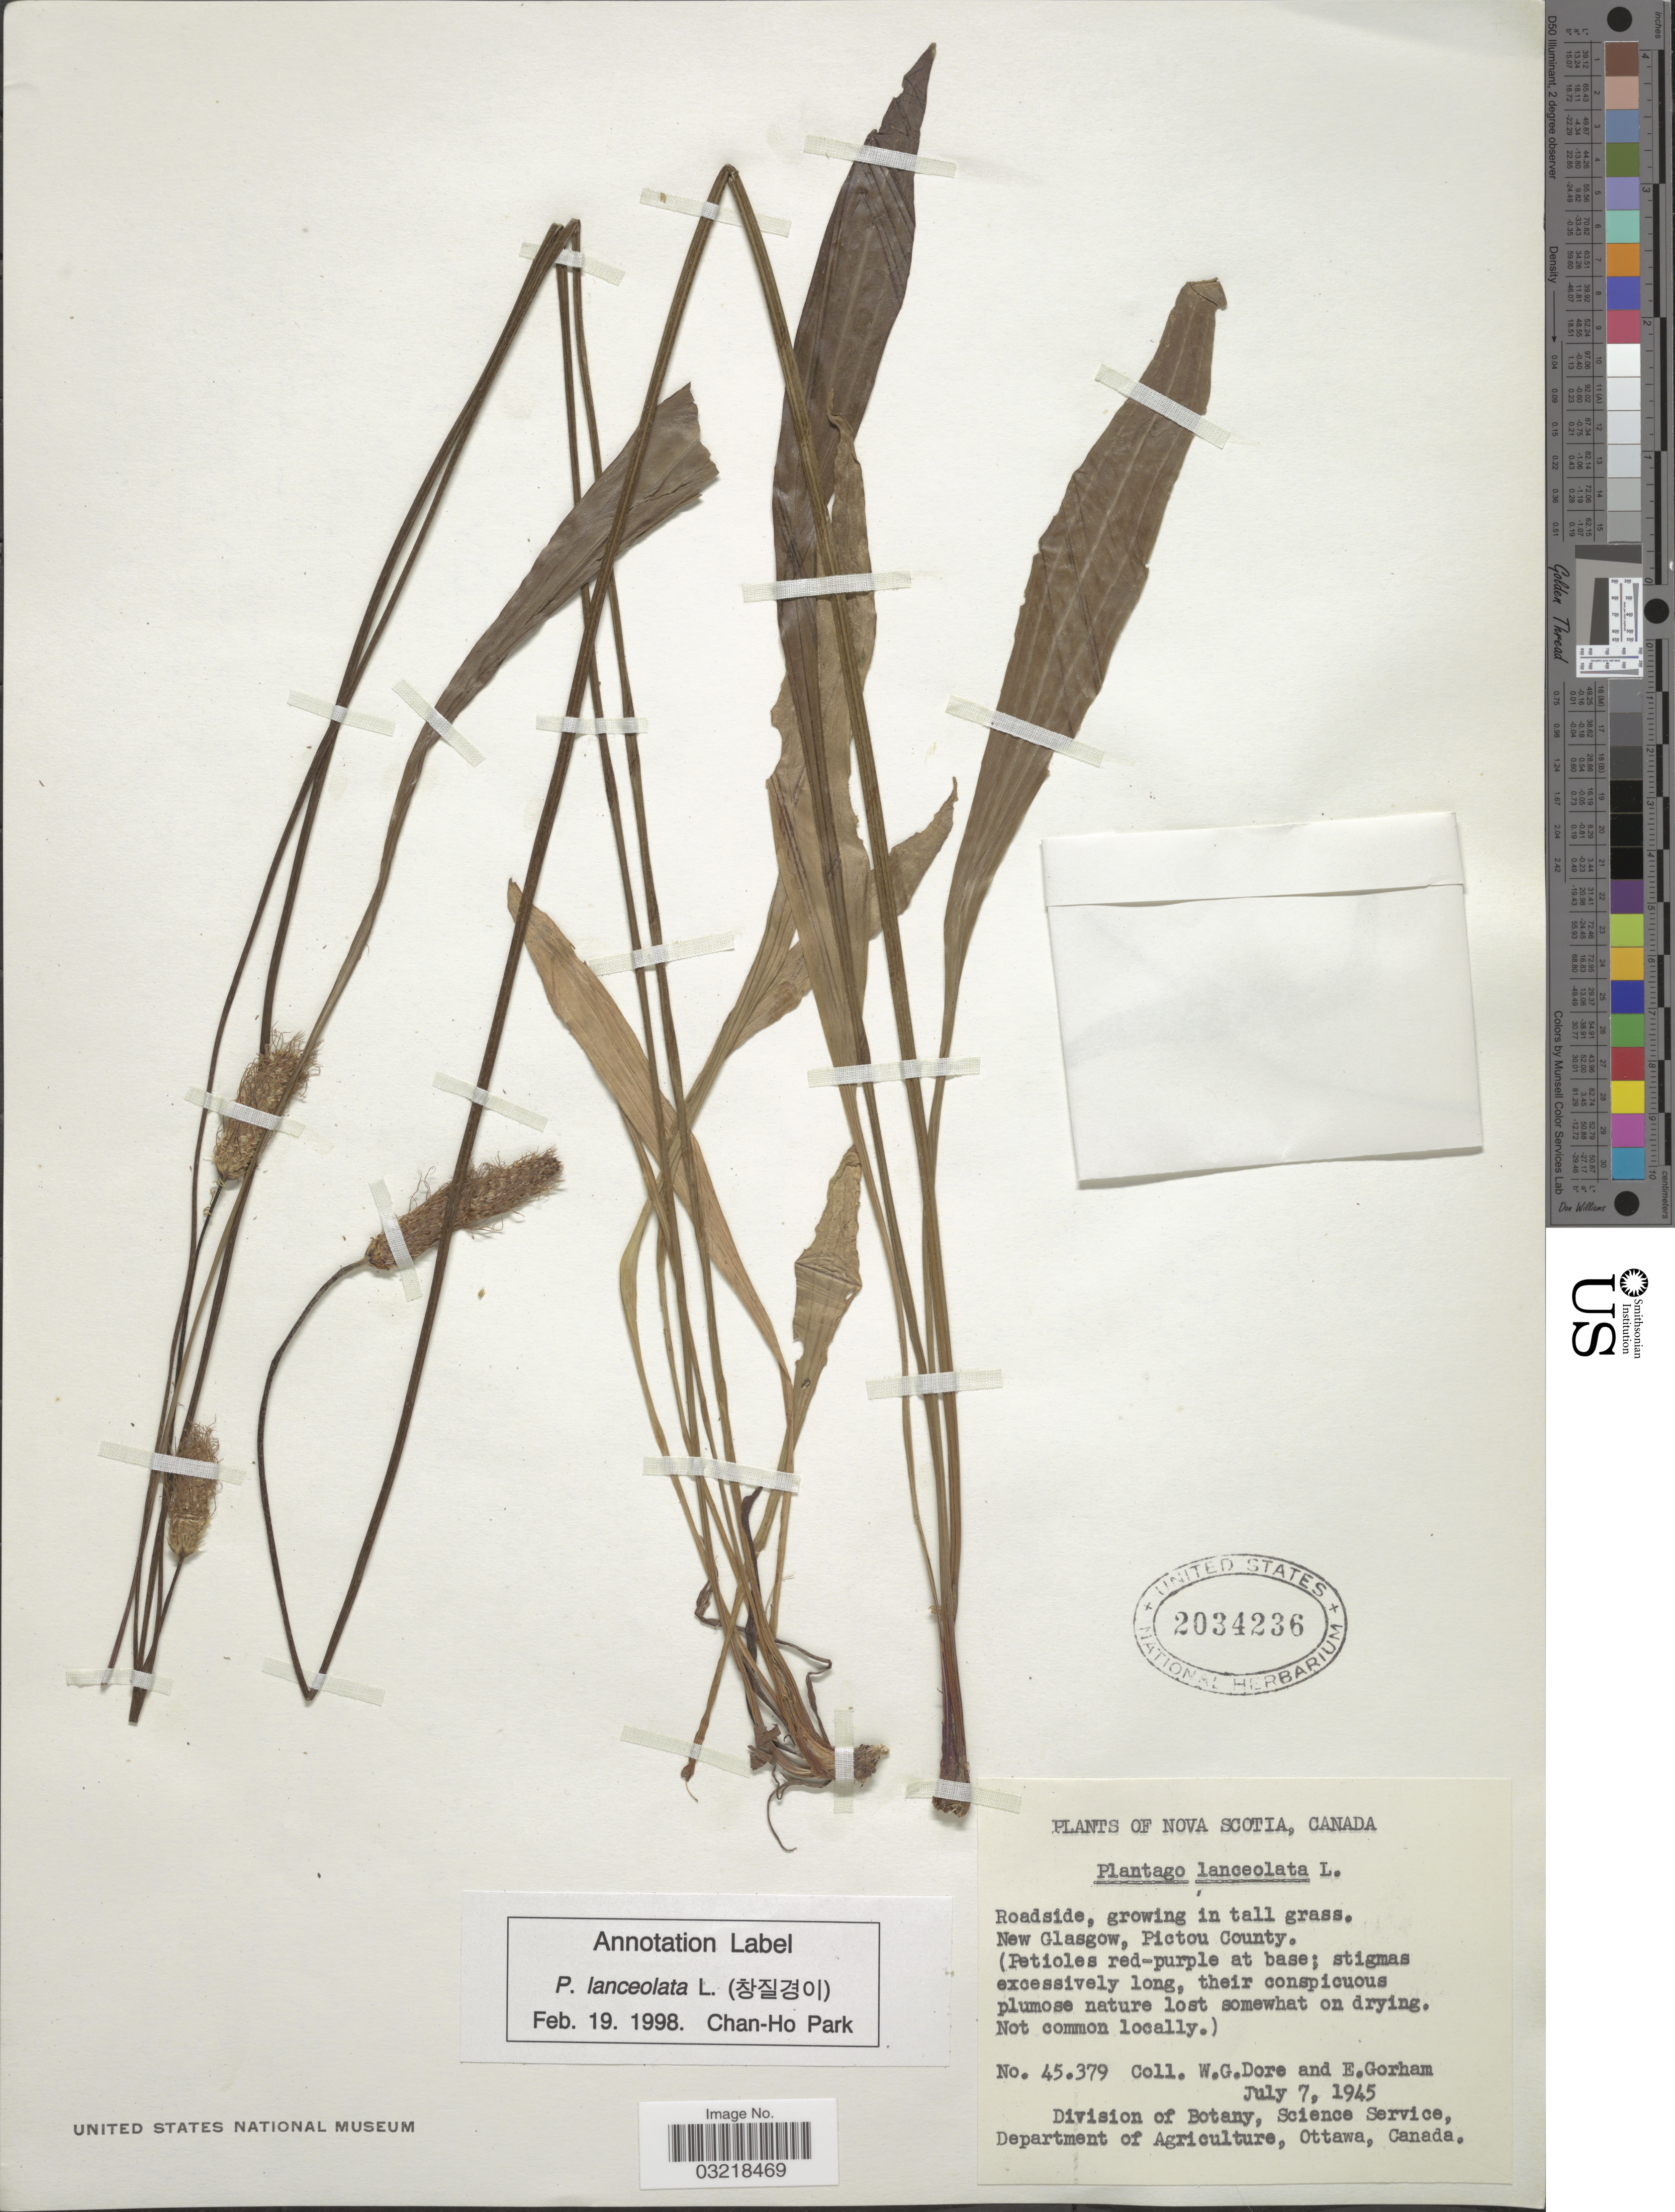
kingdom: Plantae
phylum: Tracheophyta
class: Magnoliopsida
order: Lamiales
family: Plantaginaceae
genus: Plantago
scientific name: Plantago lanceolata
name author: L.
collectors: W. Dore & E. Gorham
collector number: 45379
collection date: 1945-07-07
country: Canada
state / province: Nova Scotia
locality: New Glasgow, Pictou County.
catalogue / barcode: US 2034236